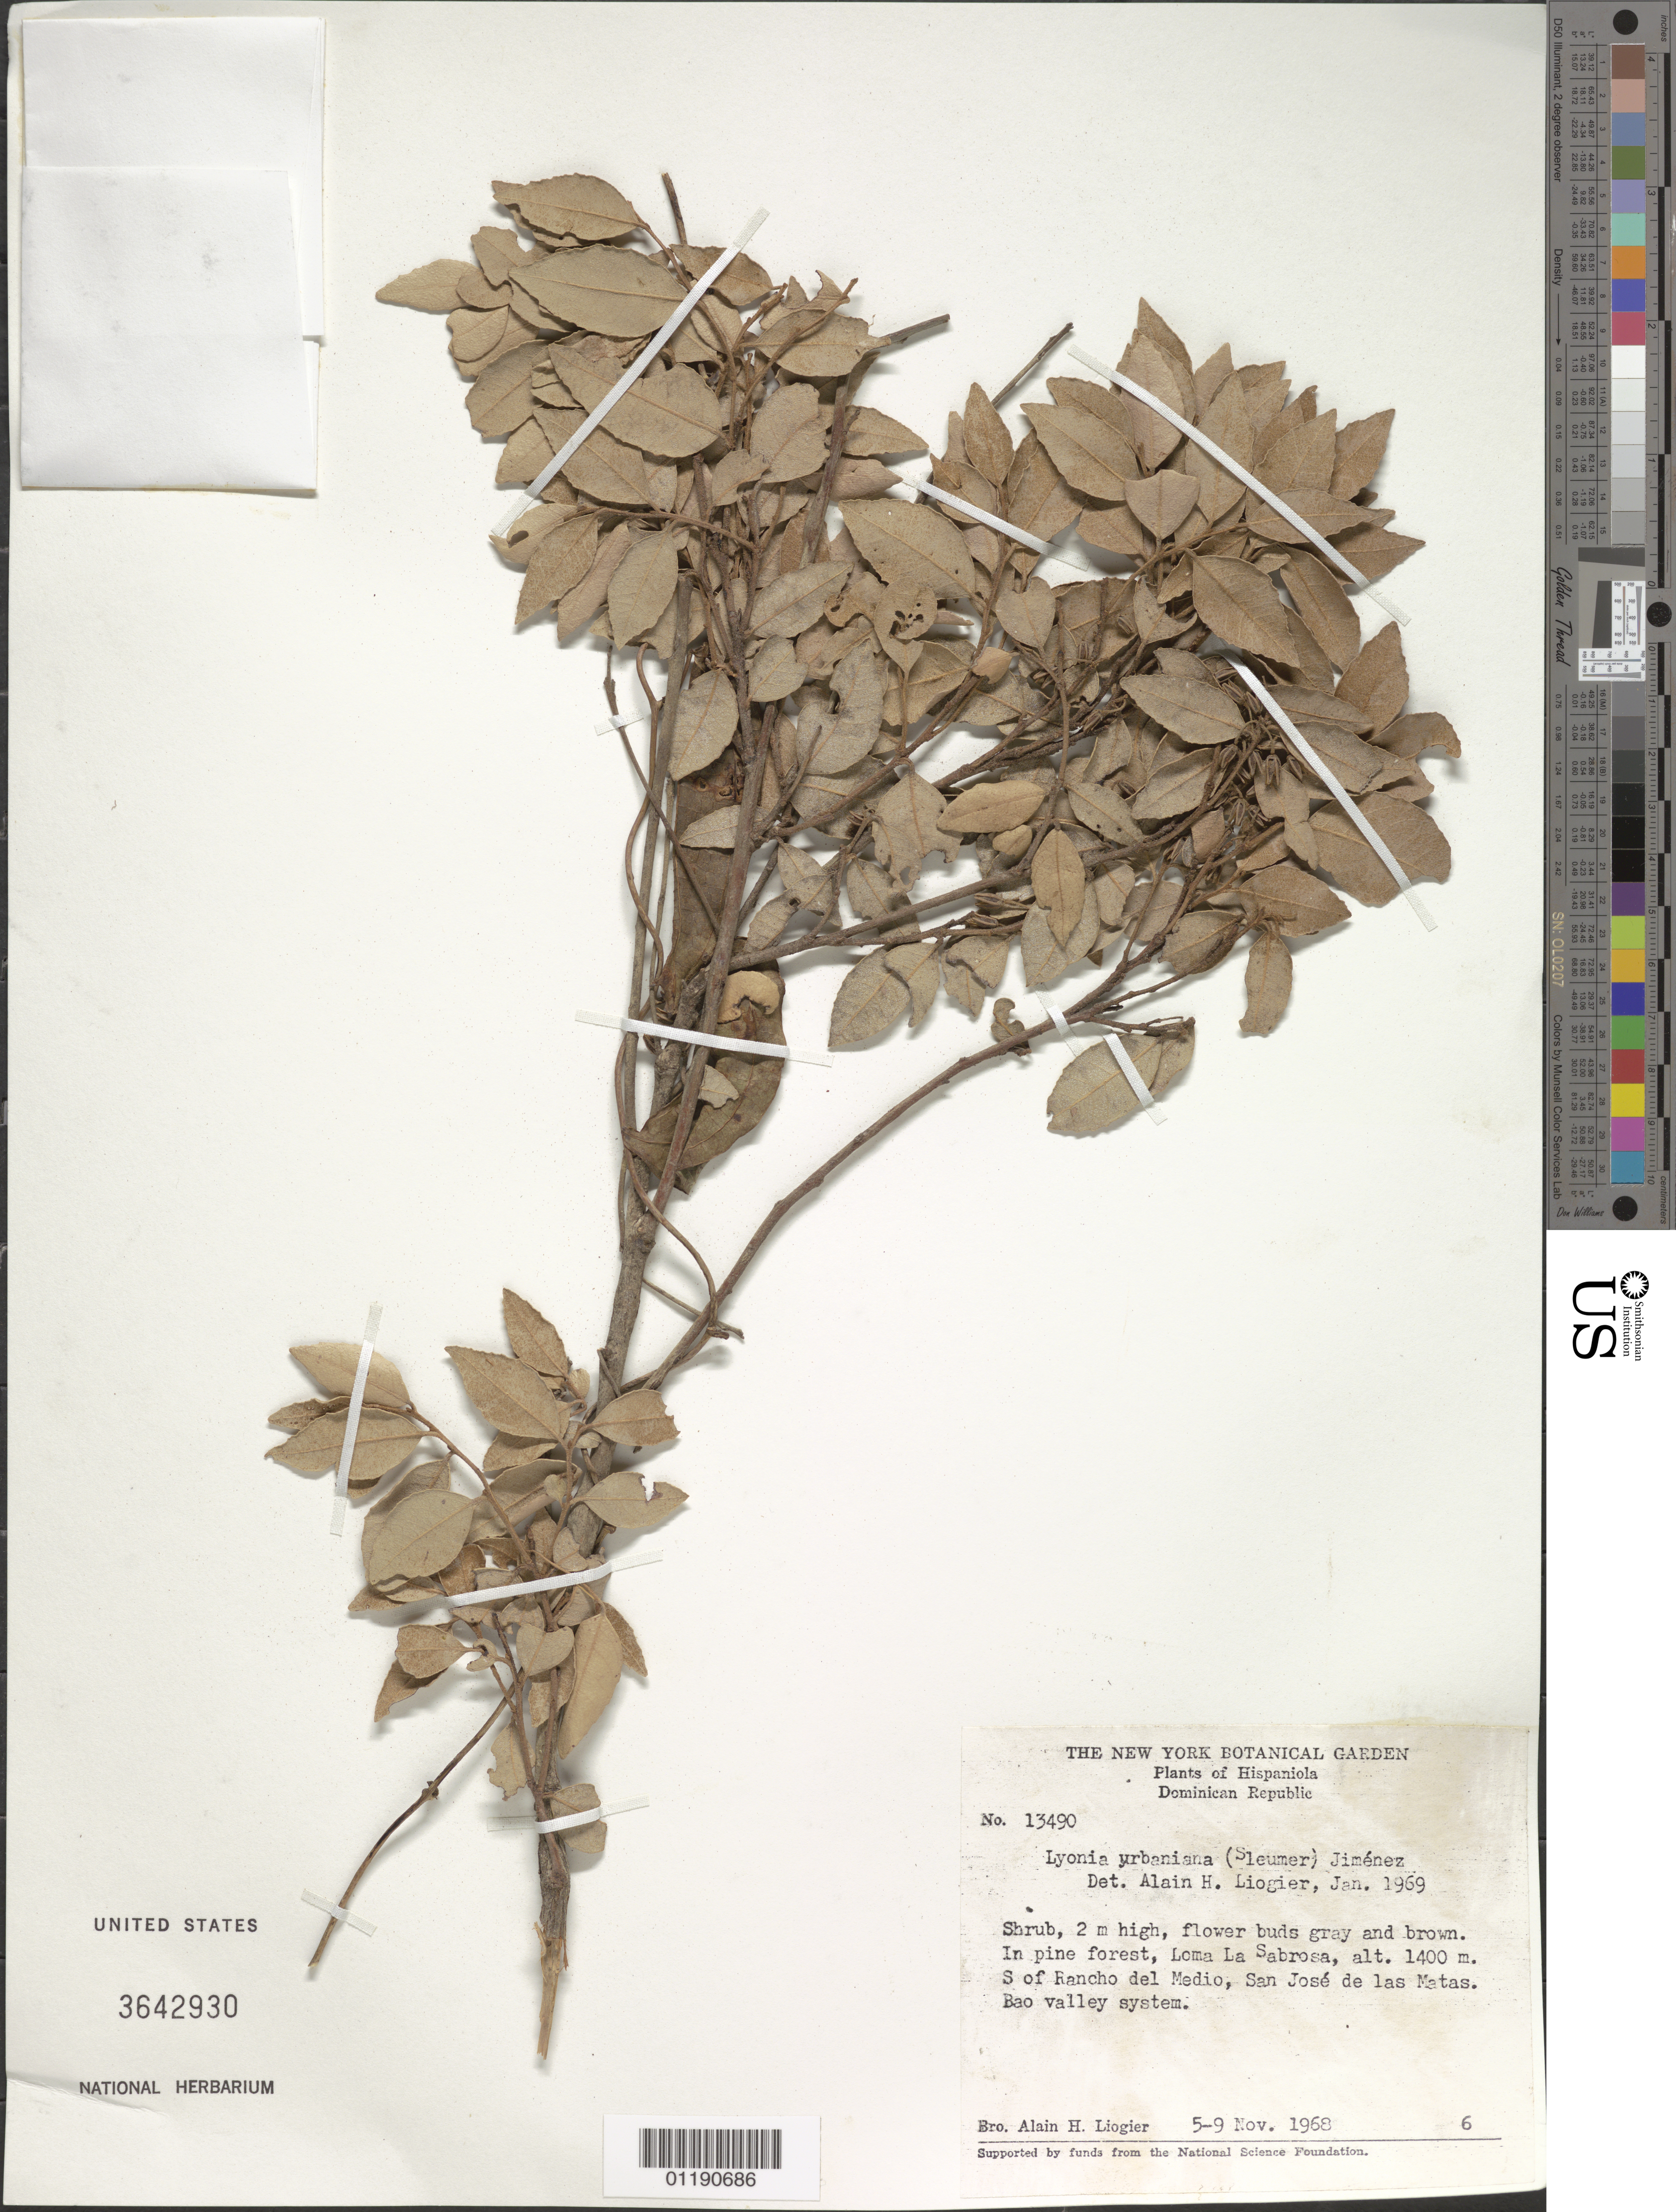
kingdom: Plantae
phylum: Tracheophyta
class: Magnoliopsida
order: Ericales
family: Ericaceae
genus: Lyonia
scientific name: Lyonia urbaniana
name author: (Sleumer) J. Jiménez Alm.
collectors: A. H. Liogier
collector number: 13490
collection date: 1968-11-05/1968-11-09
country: Dominican Republic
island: Hispaniola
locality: Loma La Sabrosa, S of Rancho del Medio, San José de las Matas. Bao valley system.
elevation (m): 1400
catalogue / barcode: US 3642930